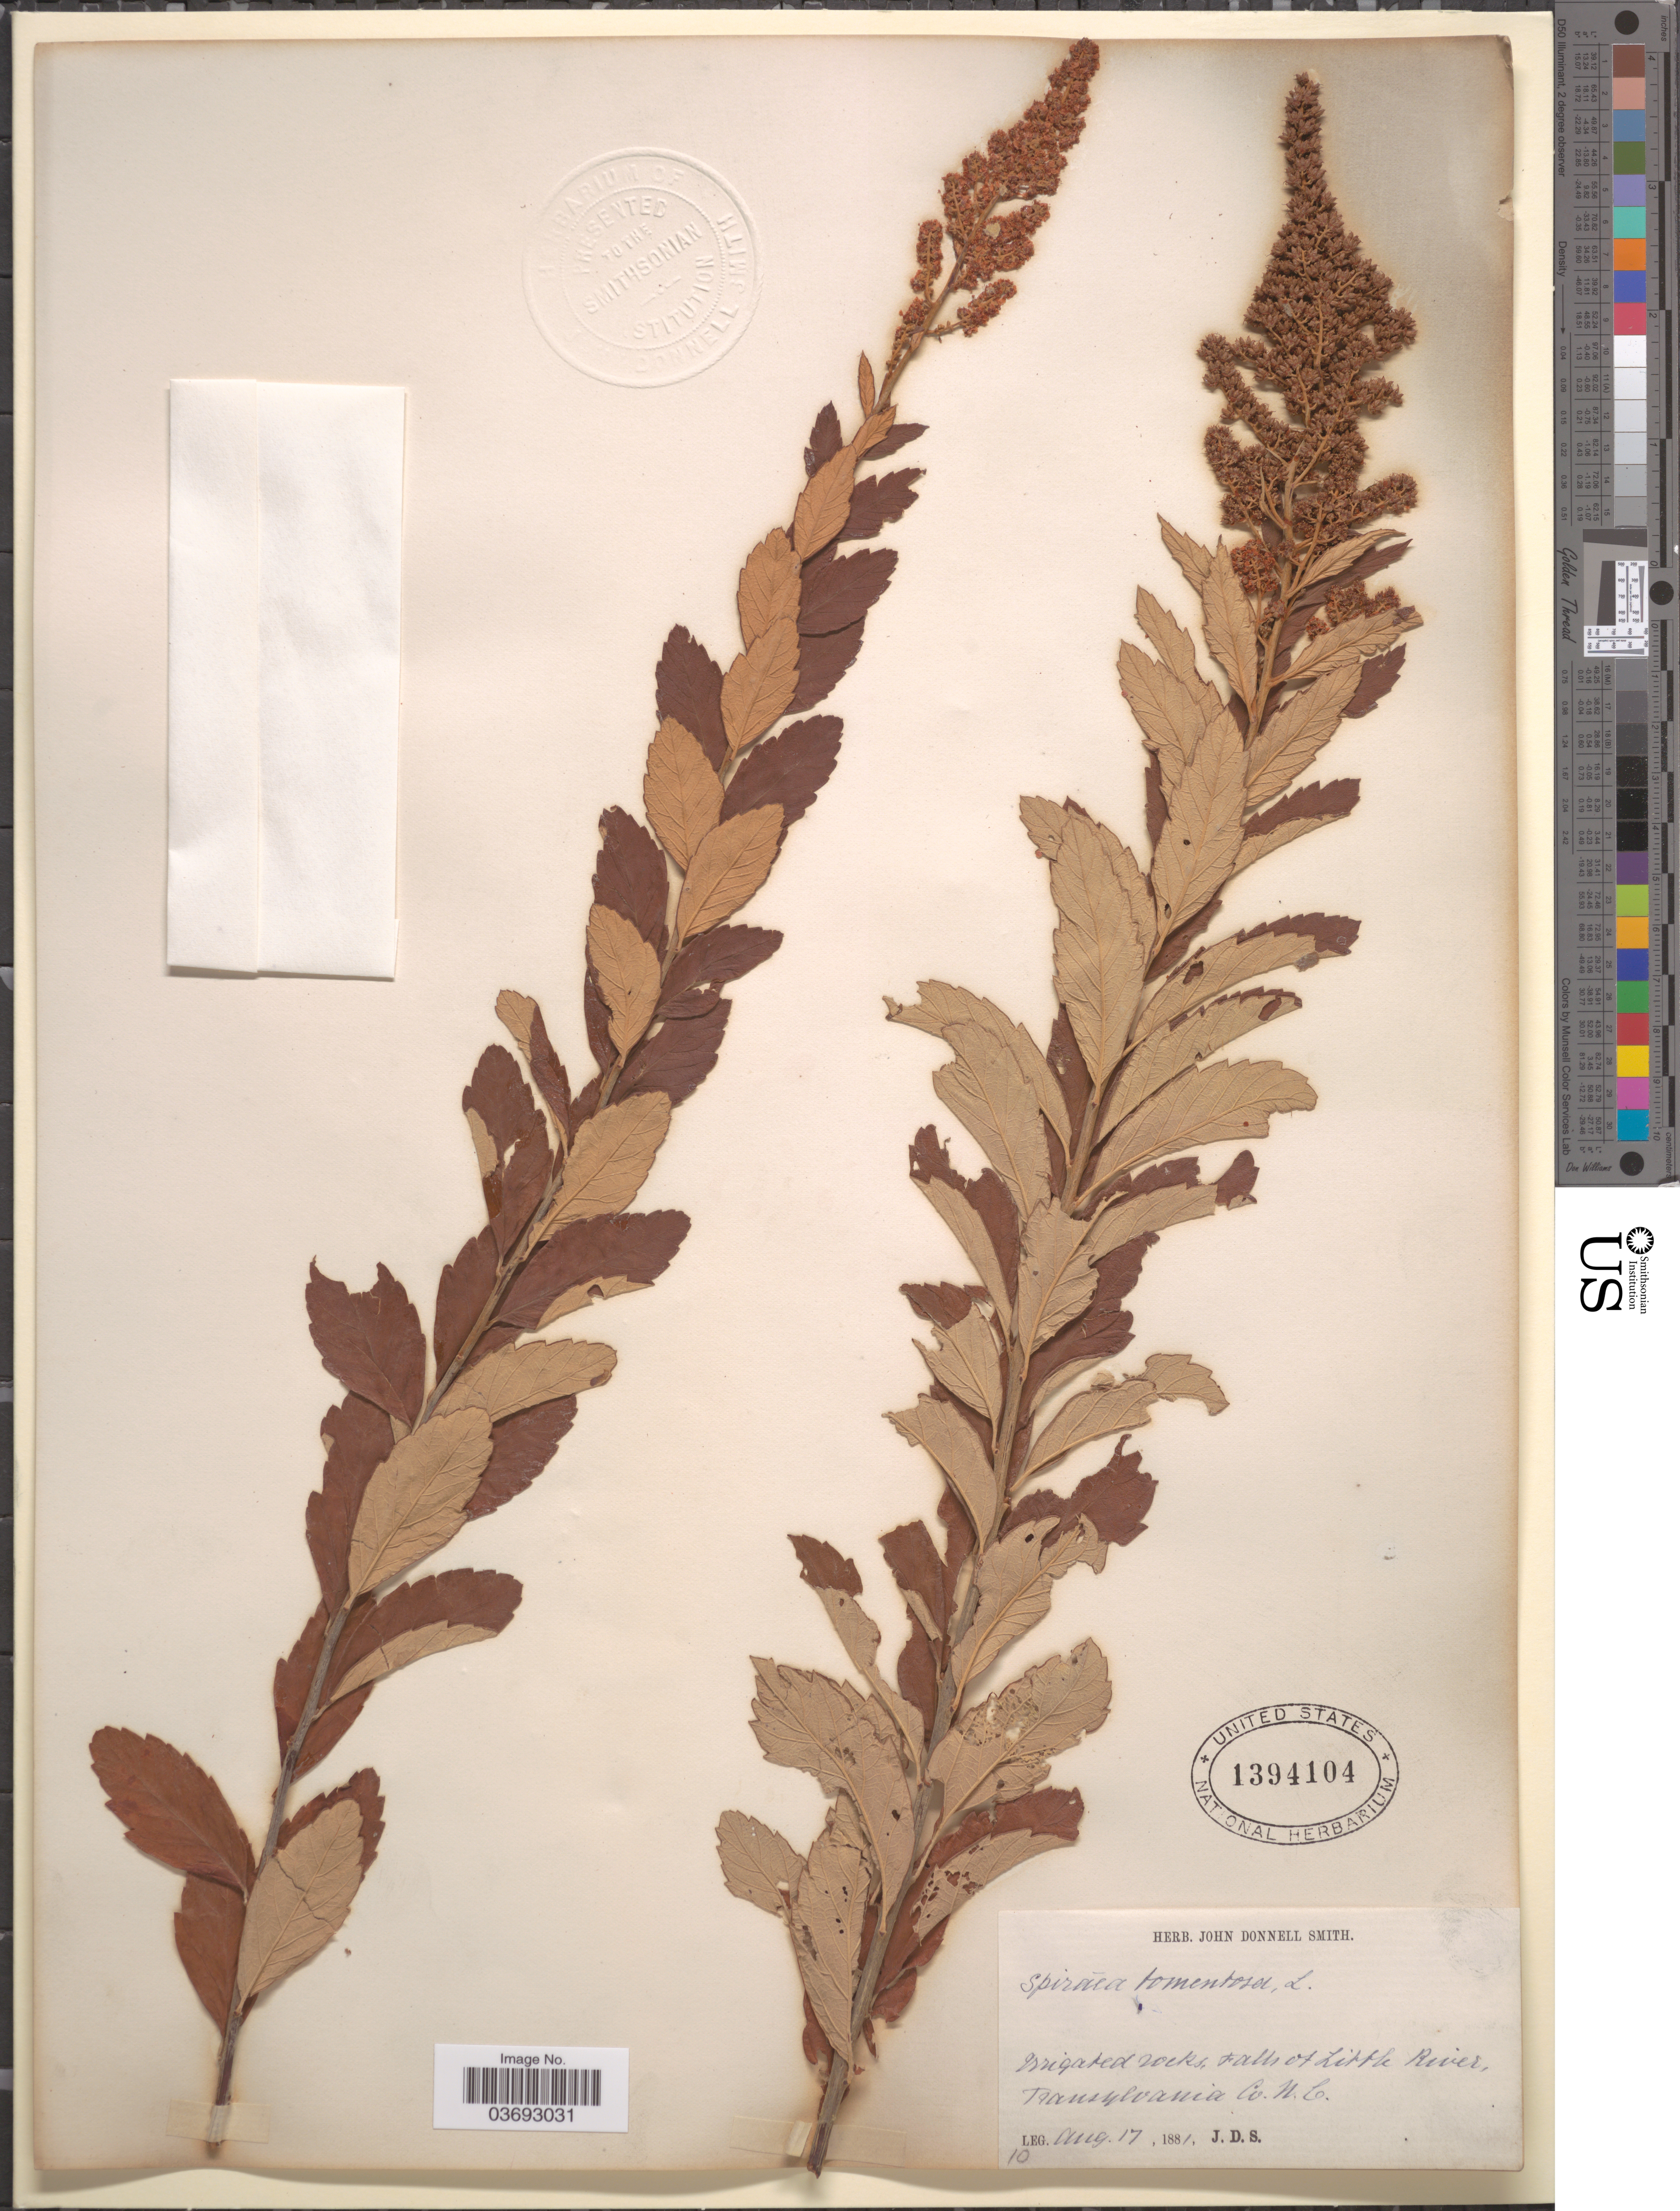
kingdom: Plantae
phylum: Tracheophyta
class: Magnoliopsida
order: Rosales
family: Rosaceae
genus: Spiraea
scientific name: Spiraea tomentosa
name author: L.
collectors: J. Donnell Smith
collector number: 10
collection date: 1881-08-17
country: United States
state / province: North Carolina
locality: Irrigated rocks, Falls of Little River, Transylvania Co.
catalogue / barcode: US 1394104